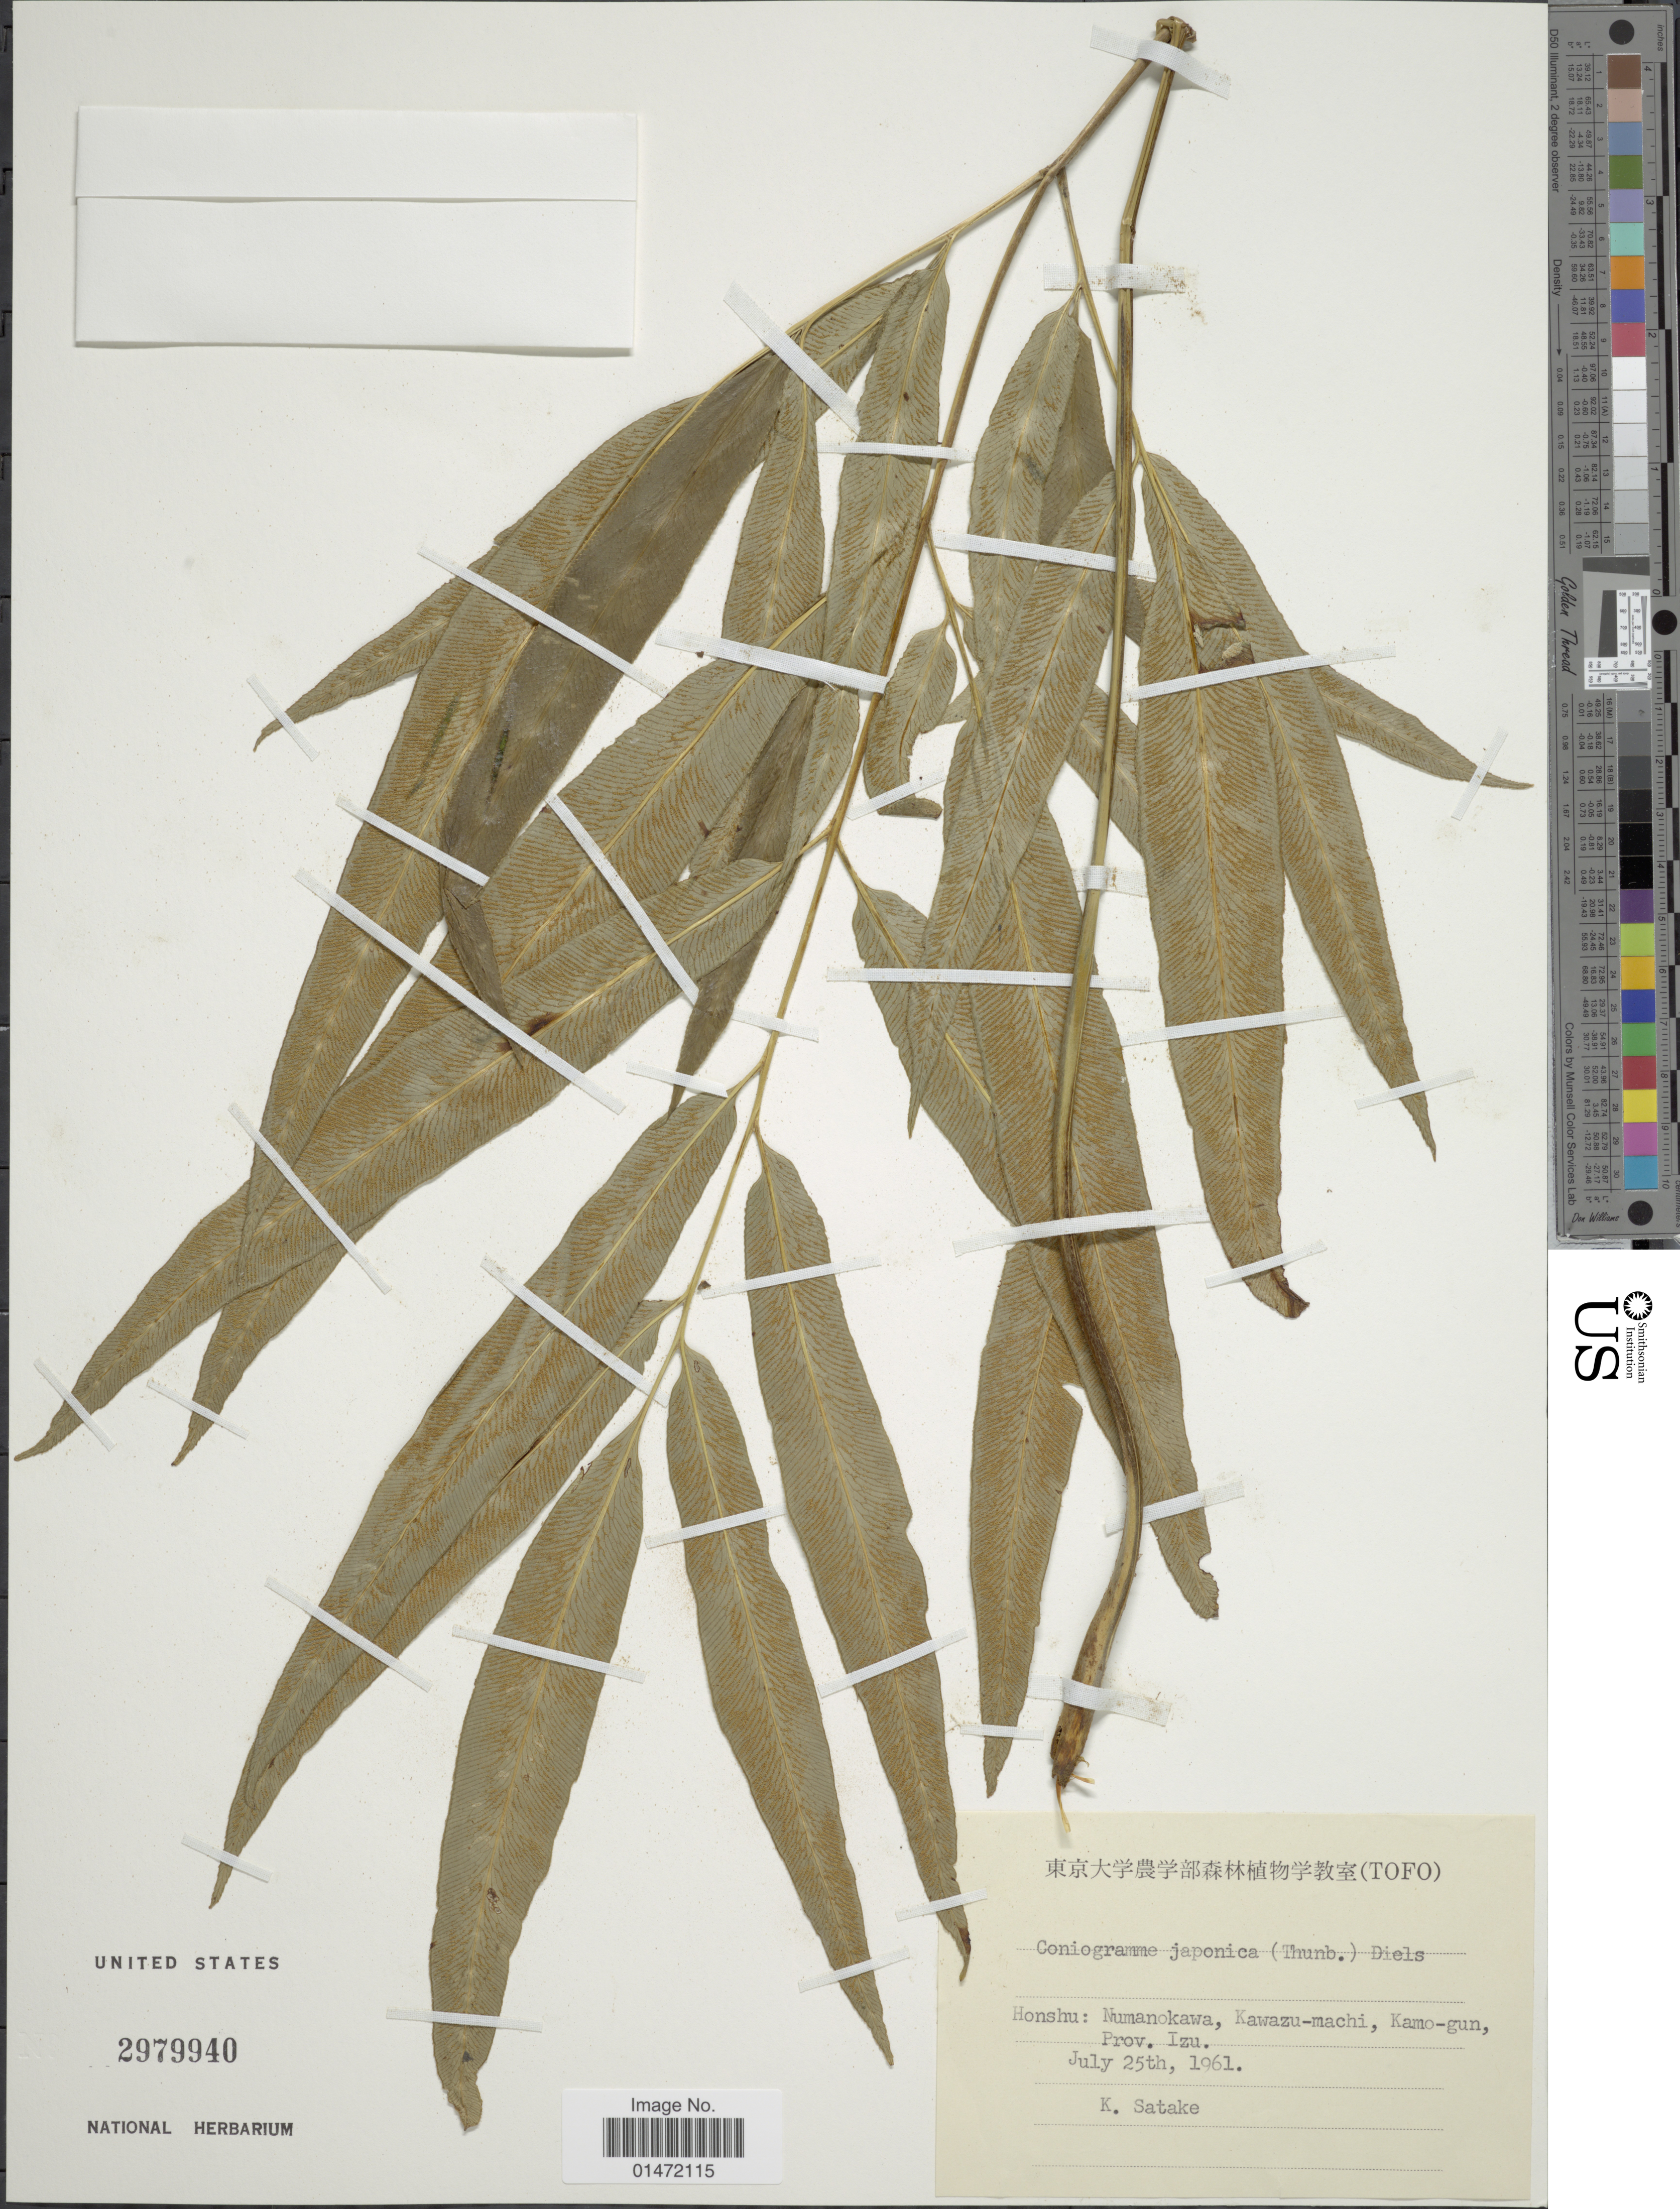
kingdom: Plantae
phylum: Tracheophyta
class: Polypodiopsida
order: Polypodiales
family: Pteridaceae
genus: Coniogramme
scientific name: Coniogramme japonica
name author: (Thunb. ex Murray) Diels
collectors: K. Satake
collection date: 1961-07-25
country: Japan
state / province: Sizuoka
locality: Honshu: Numanokawa, Kawazu-machi, Kamo-gun, Prov. Izu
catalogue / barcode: US 2979940